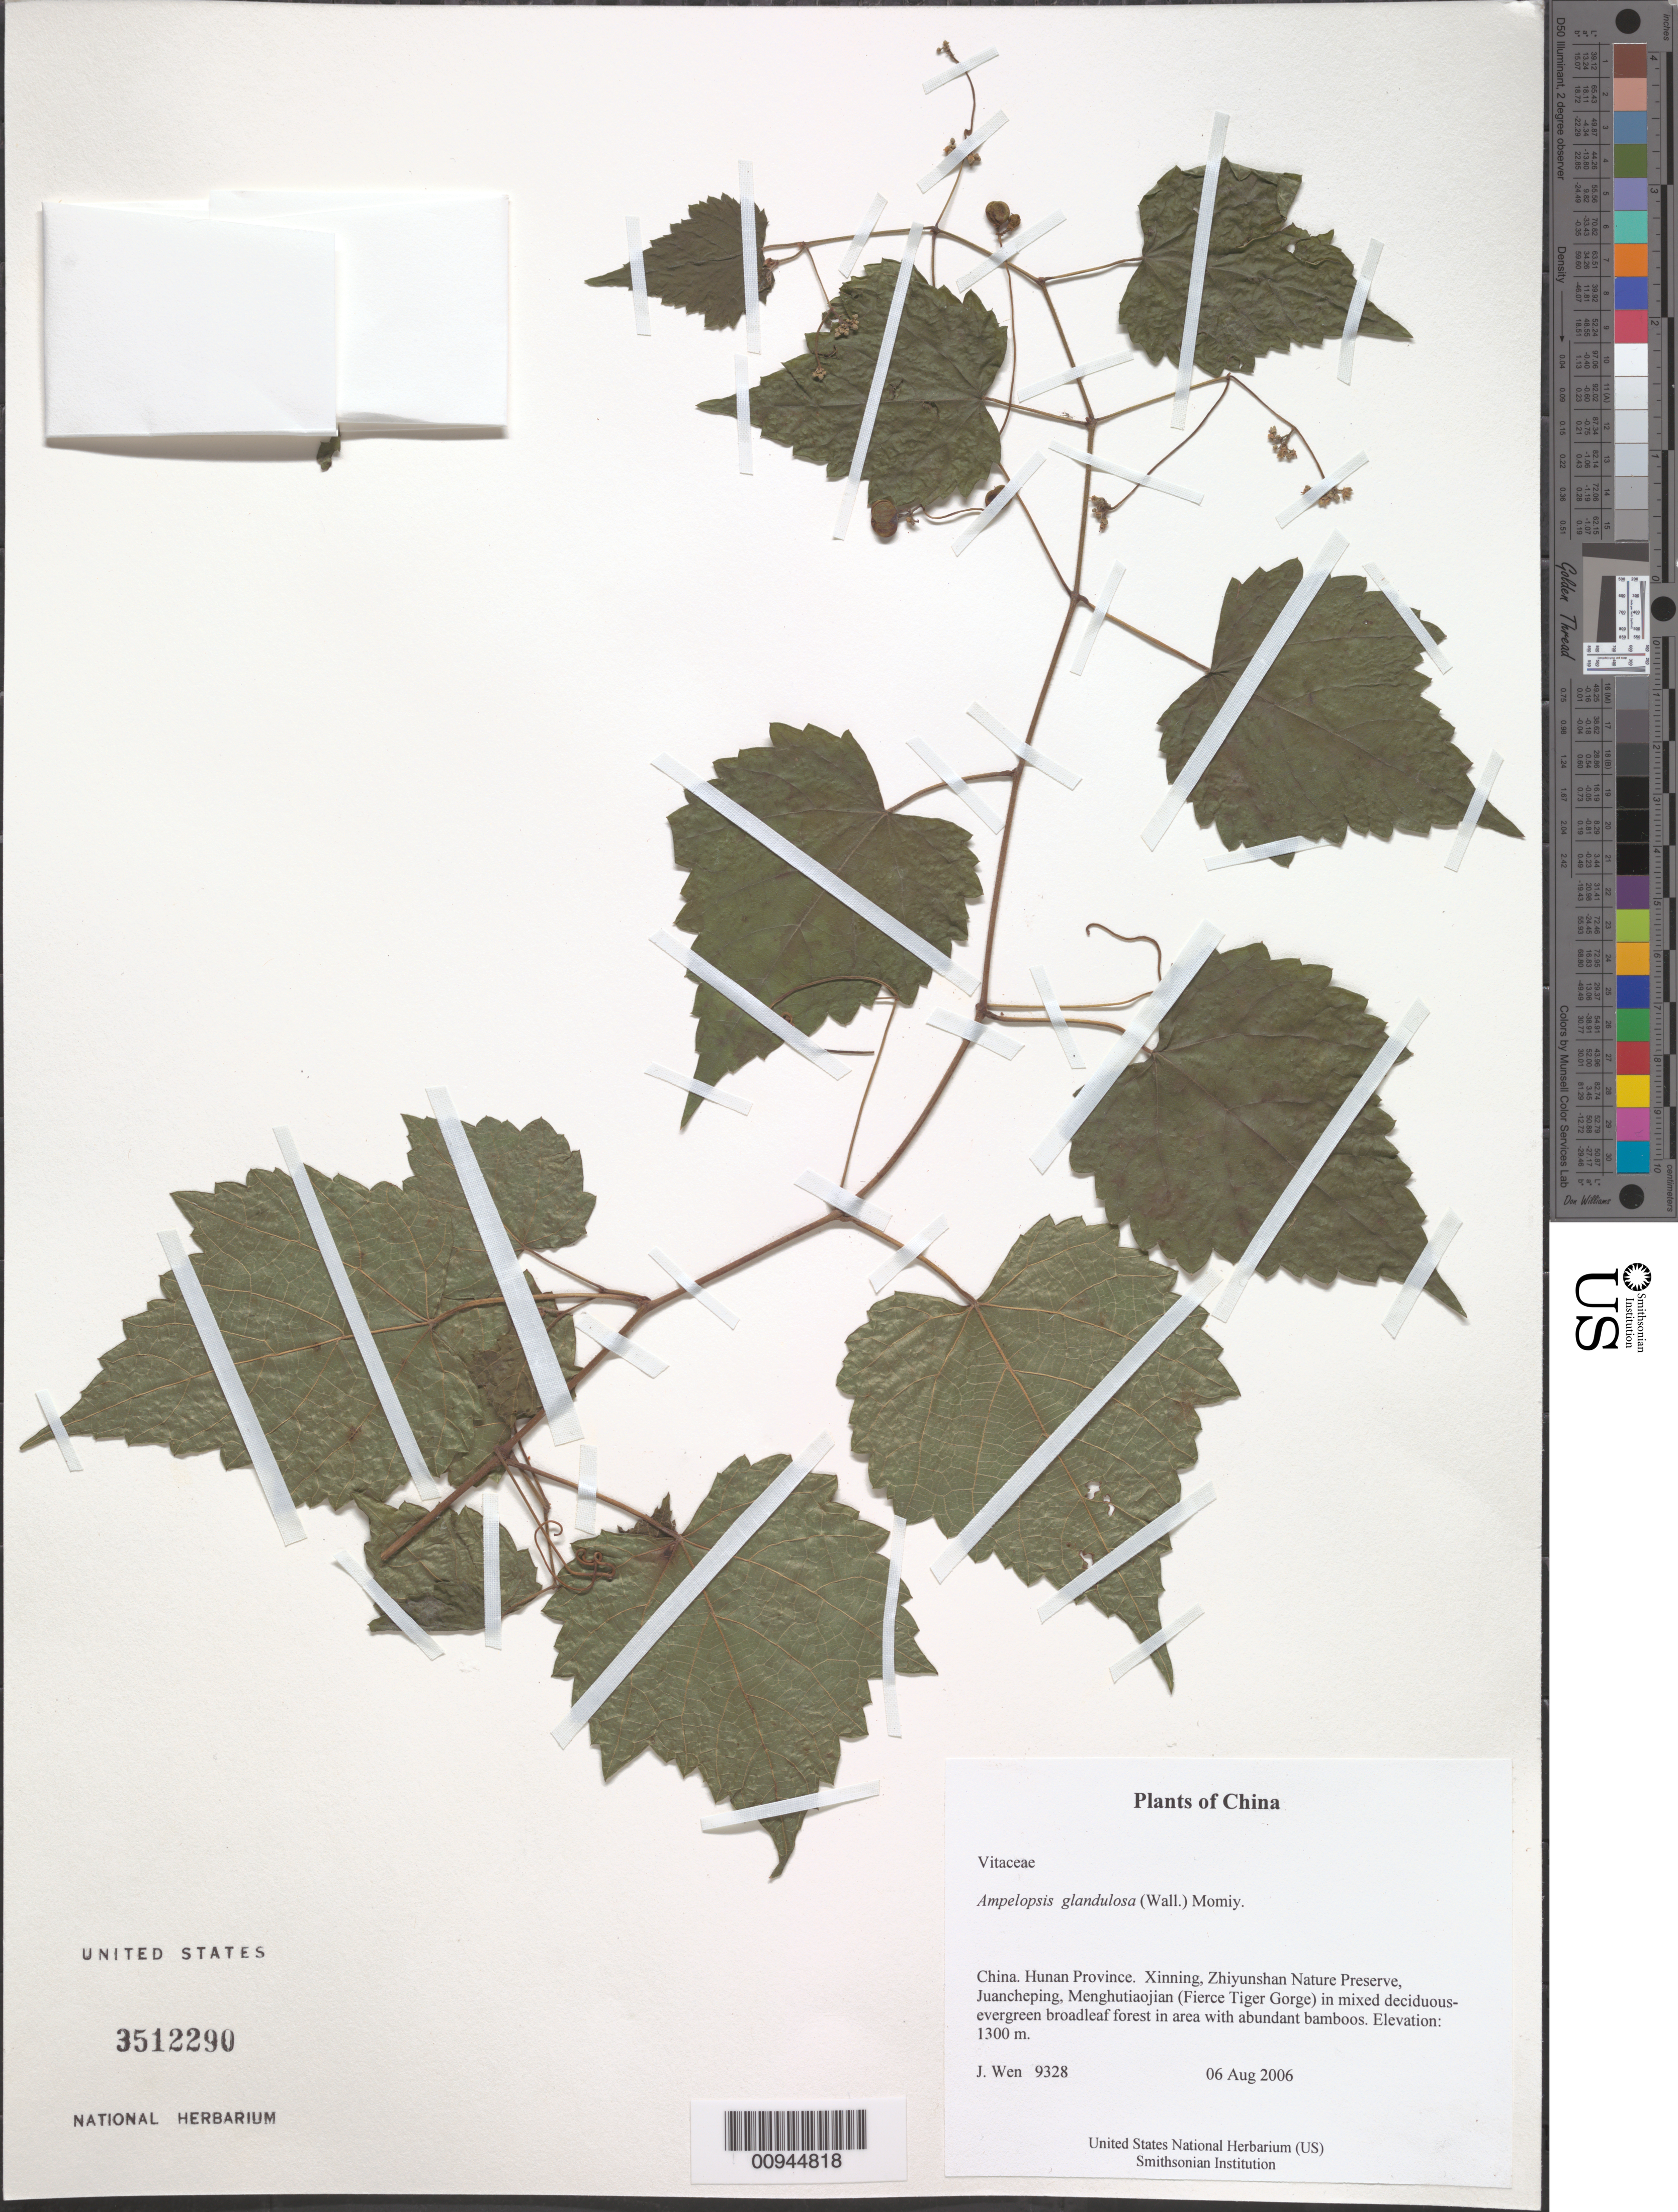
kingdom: Plantae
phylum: Tracheophyta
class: Magnoliopsida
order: Vitales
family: Vitaceae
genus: Ampelopsis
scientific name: Ampelopsis glandulosa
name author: (Wall.) Momiy.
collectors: J. Wen & S. Wu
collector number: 9328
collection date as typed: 06 Aug 2006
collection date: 2006-08-06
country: China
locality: Hunan Province. Xinning, Zhiyunshan Nature Preserve, Juancheping, Menghutiaojian (Fierce Tiger Gorge) in mixed deciduous-evergreen broadleaf forest in area with abundant bamboos.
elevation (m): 1300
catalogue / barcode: US 3512290